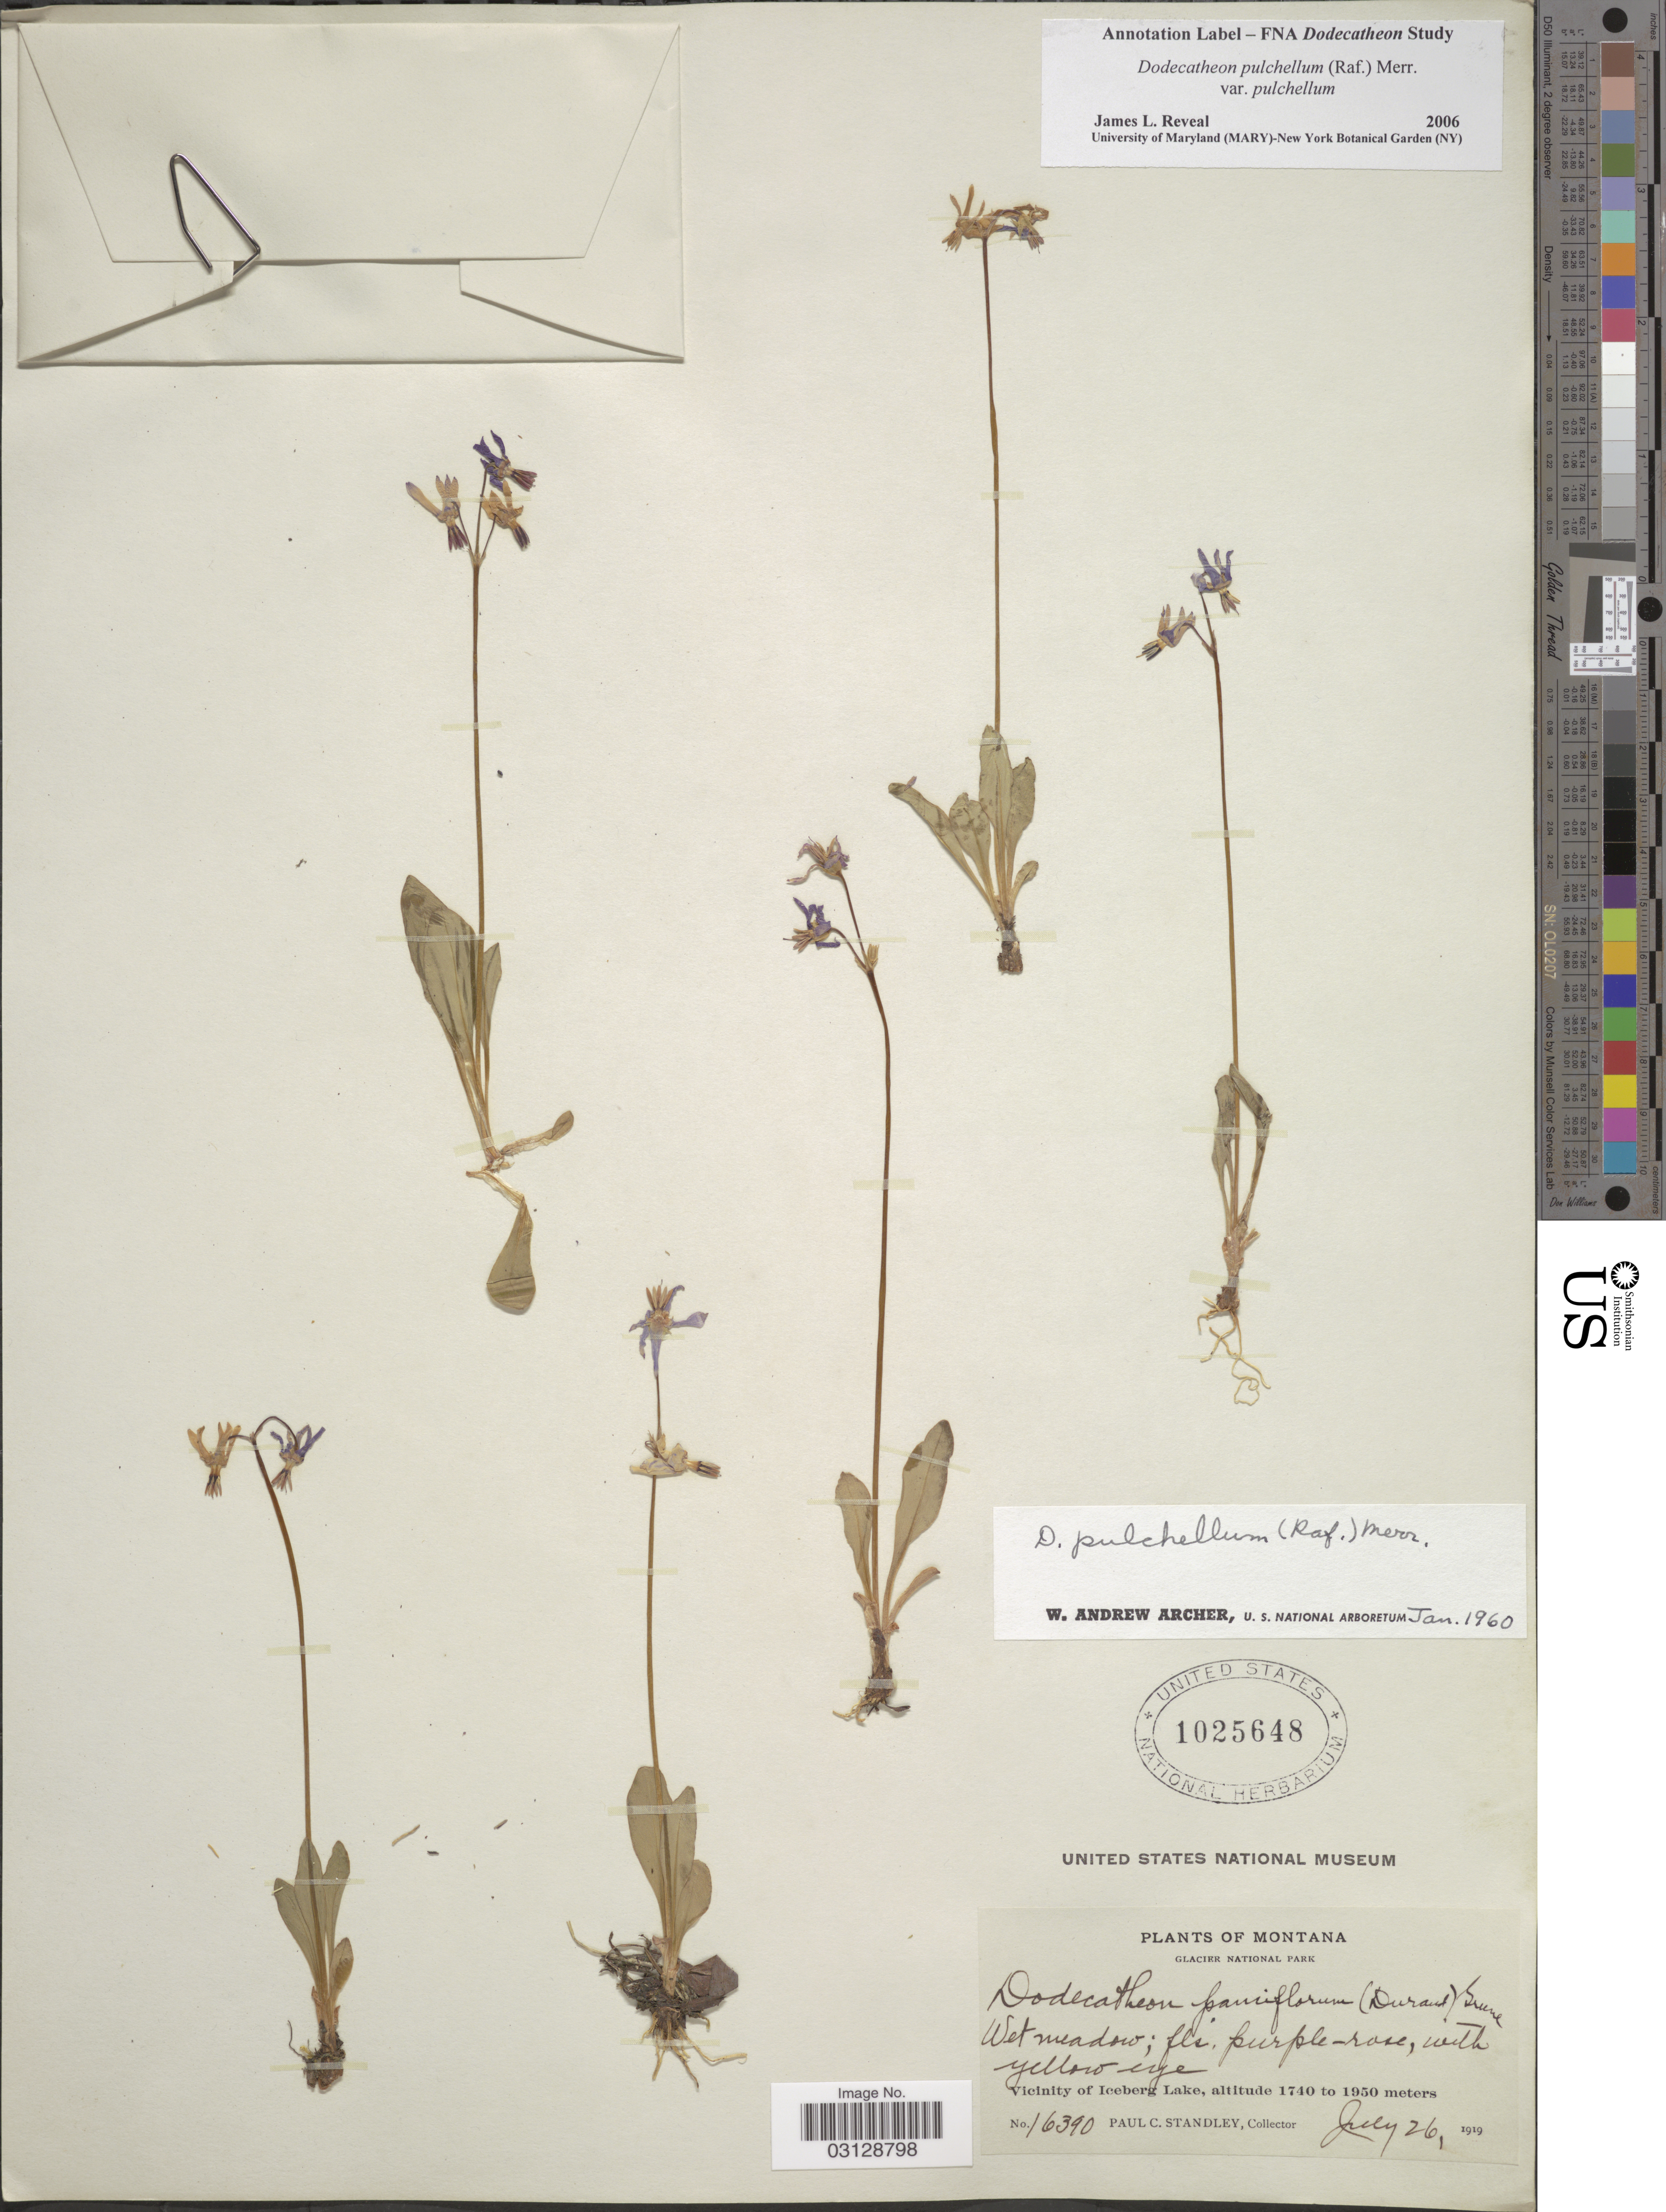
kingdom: Plantae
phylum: Tracheophyta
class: Magnoliopsida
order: Ericales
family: Primulaceae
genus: Dodecatheon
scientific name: Dodecatheon pulchellum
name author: (Raf.) Merr.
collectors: P. C. Standley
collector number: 16390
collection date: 1919-07-26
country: United States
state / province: Montana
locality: Glacier National Park. Vicinity of Iceberg Lake.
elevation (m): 1740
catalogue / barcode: US 1025648